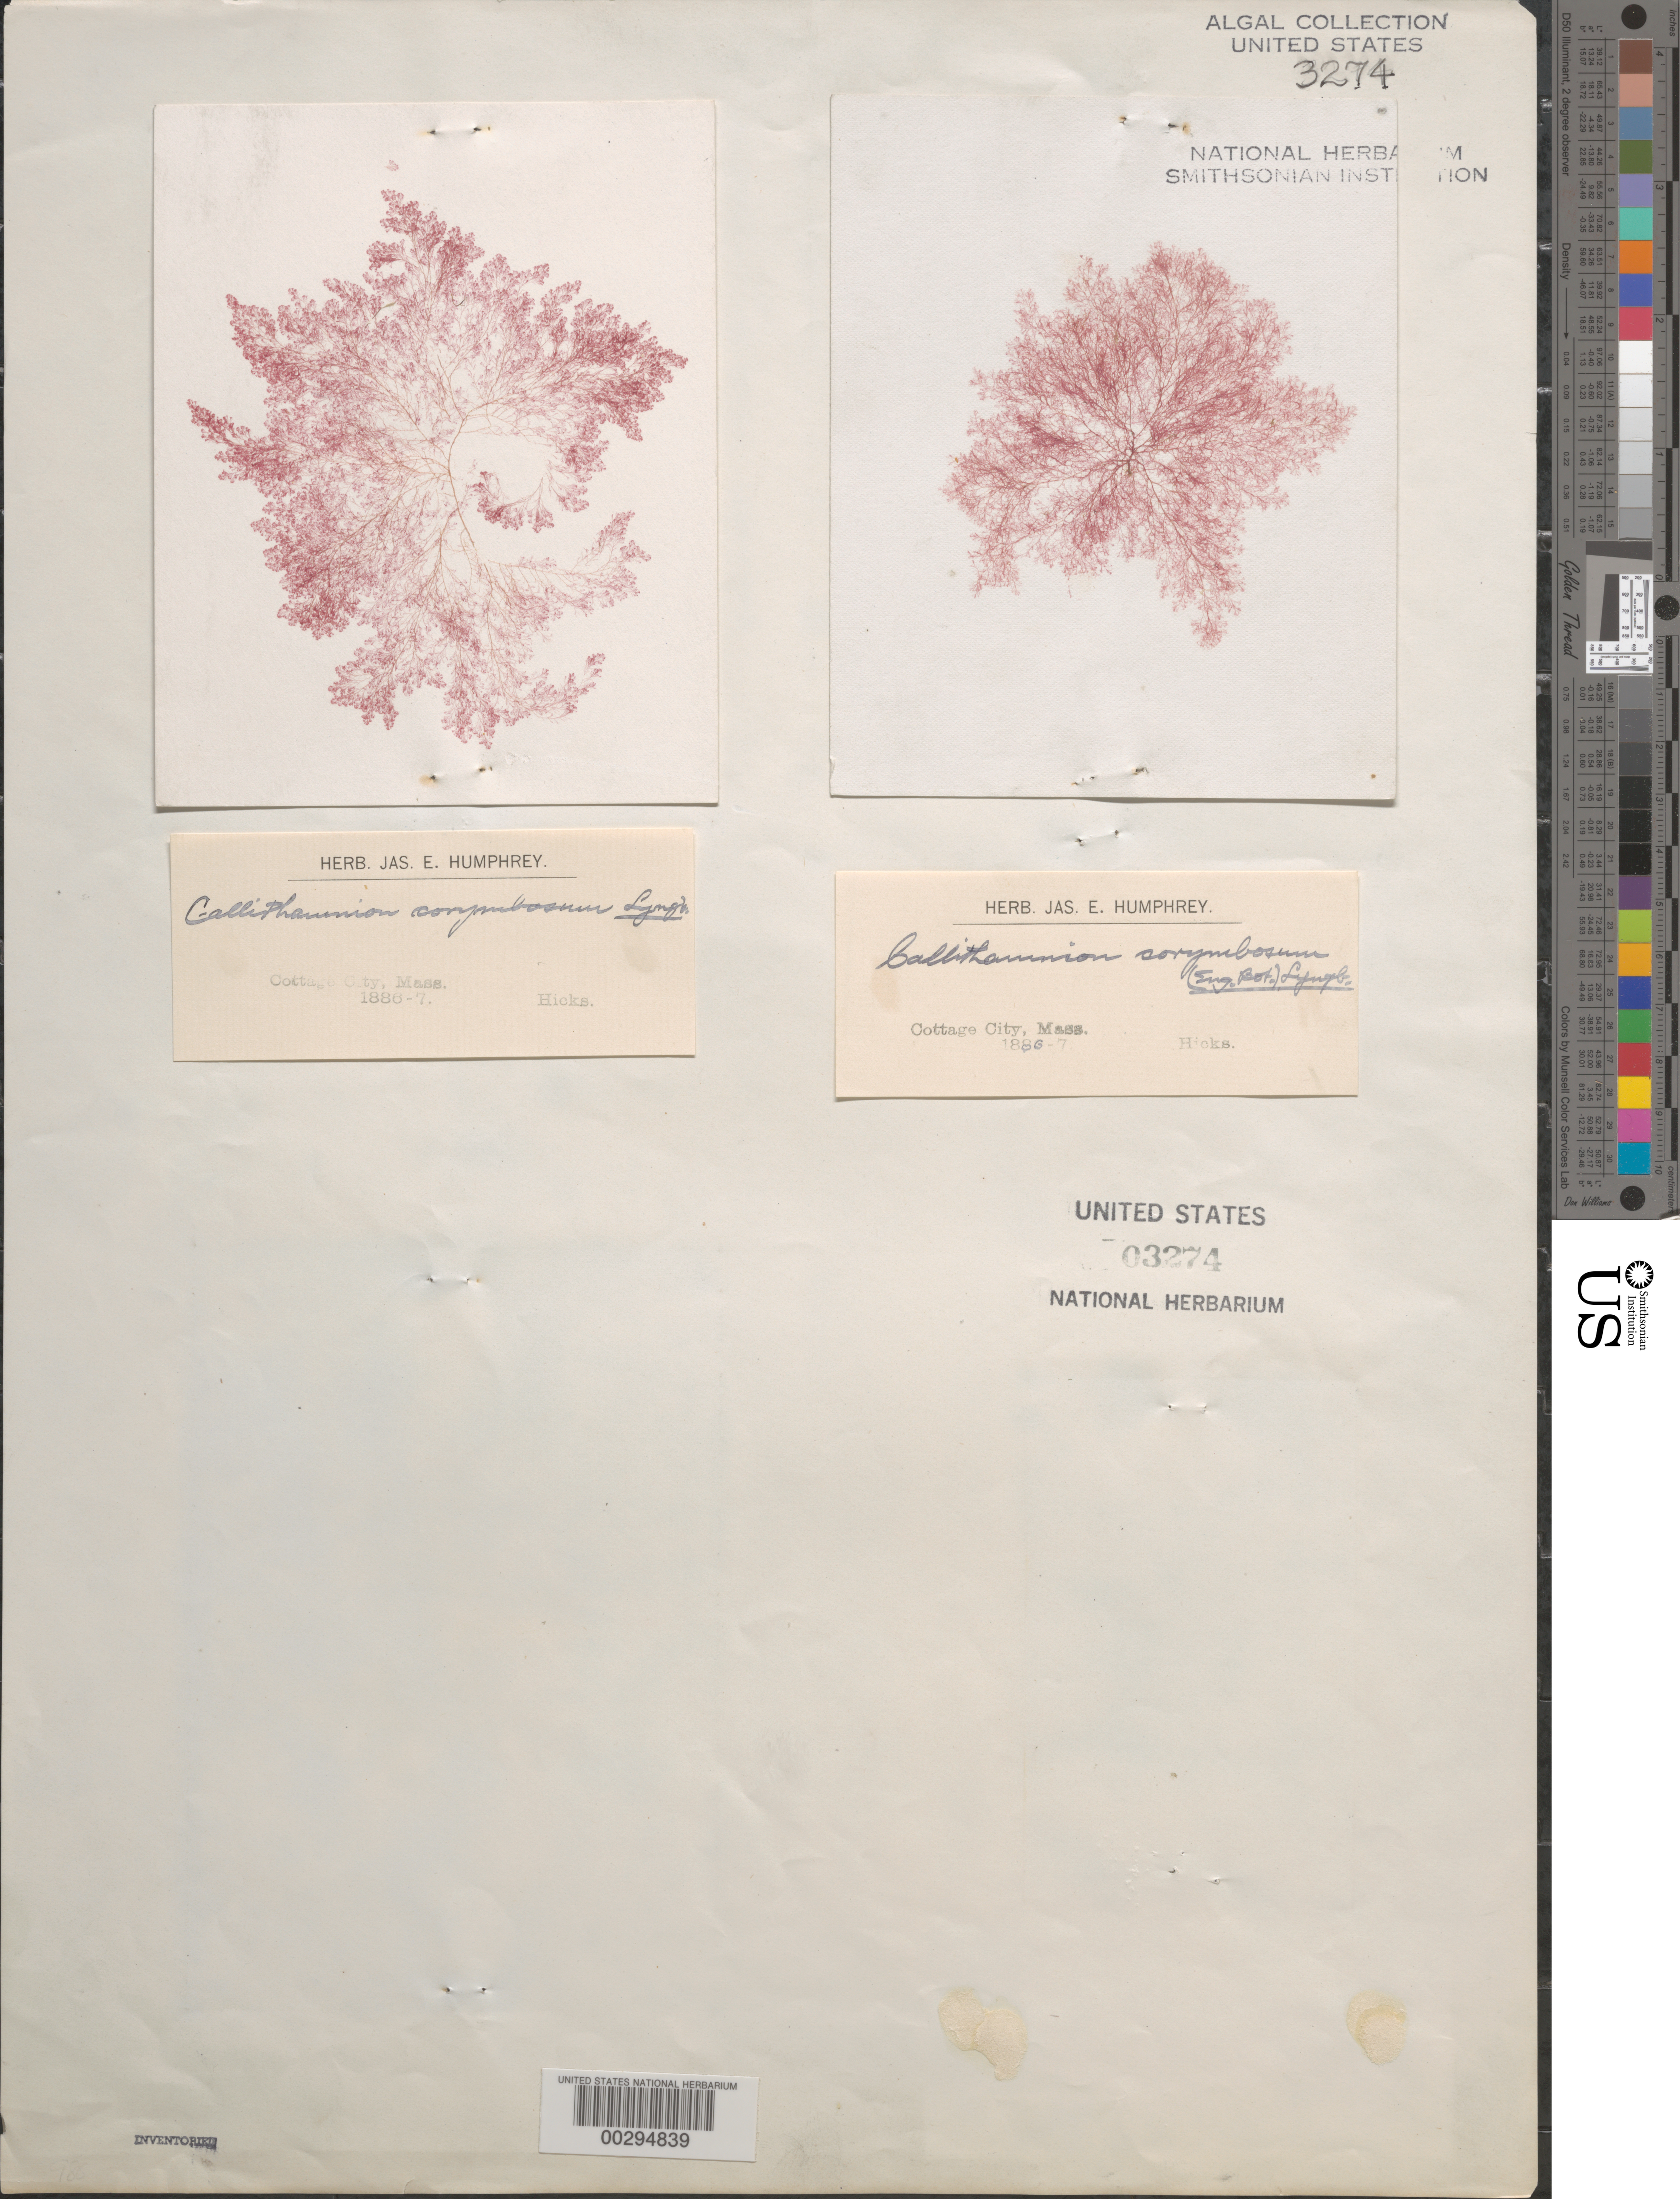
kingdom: Plantae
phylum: Rhodophyta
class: Florideophyceae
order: Ceramiales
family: Callithamniaceae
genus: Callithamnion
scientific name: Callithamnion corymbosum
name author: (Sm.) Lyngb.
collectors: -. Hicks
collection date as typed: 1886 to -- --- 1887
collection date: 1886/1887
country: United States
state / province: Massachusetts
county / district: Dukes County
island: Martha's Vineyard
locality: Cottage City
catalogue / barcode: US 3274